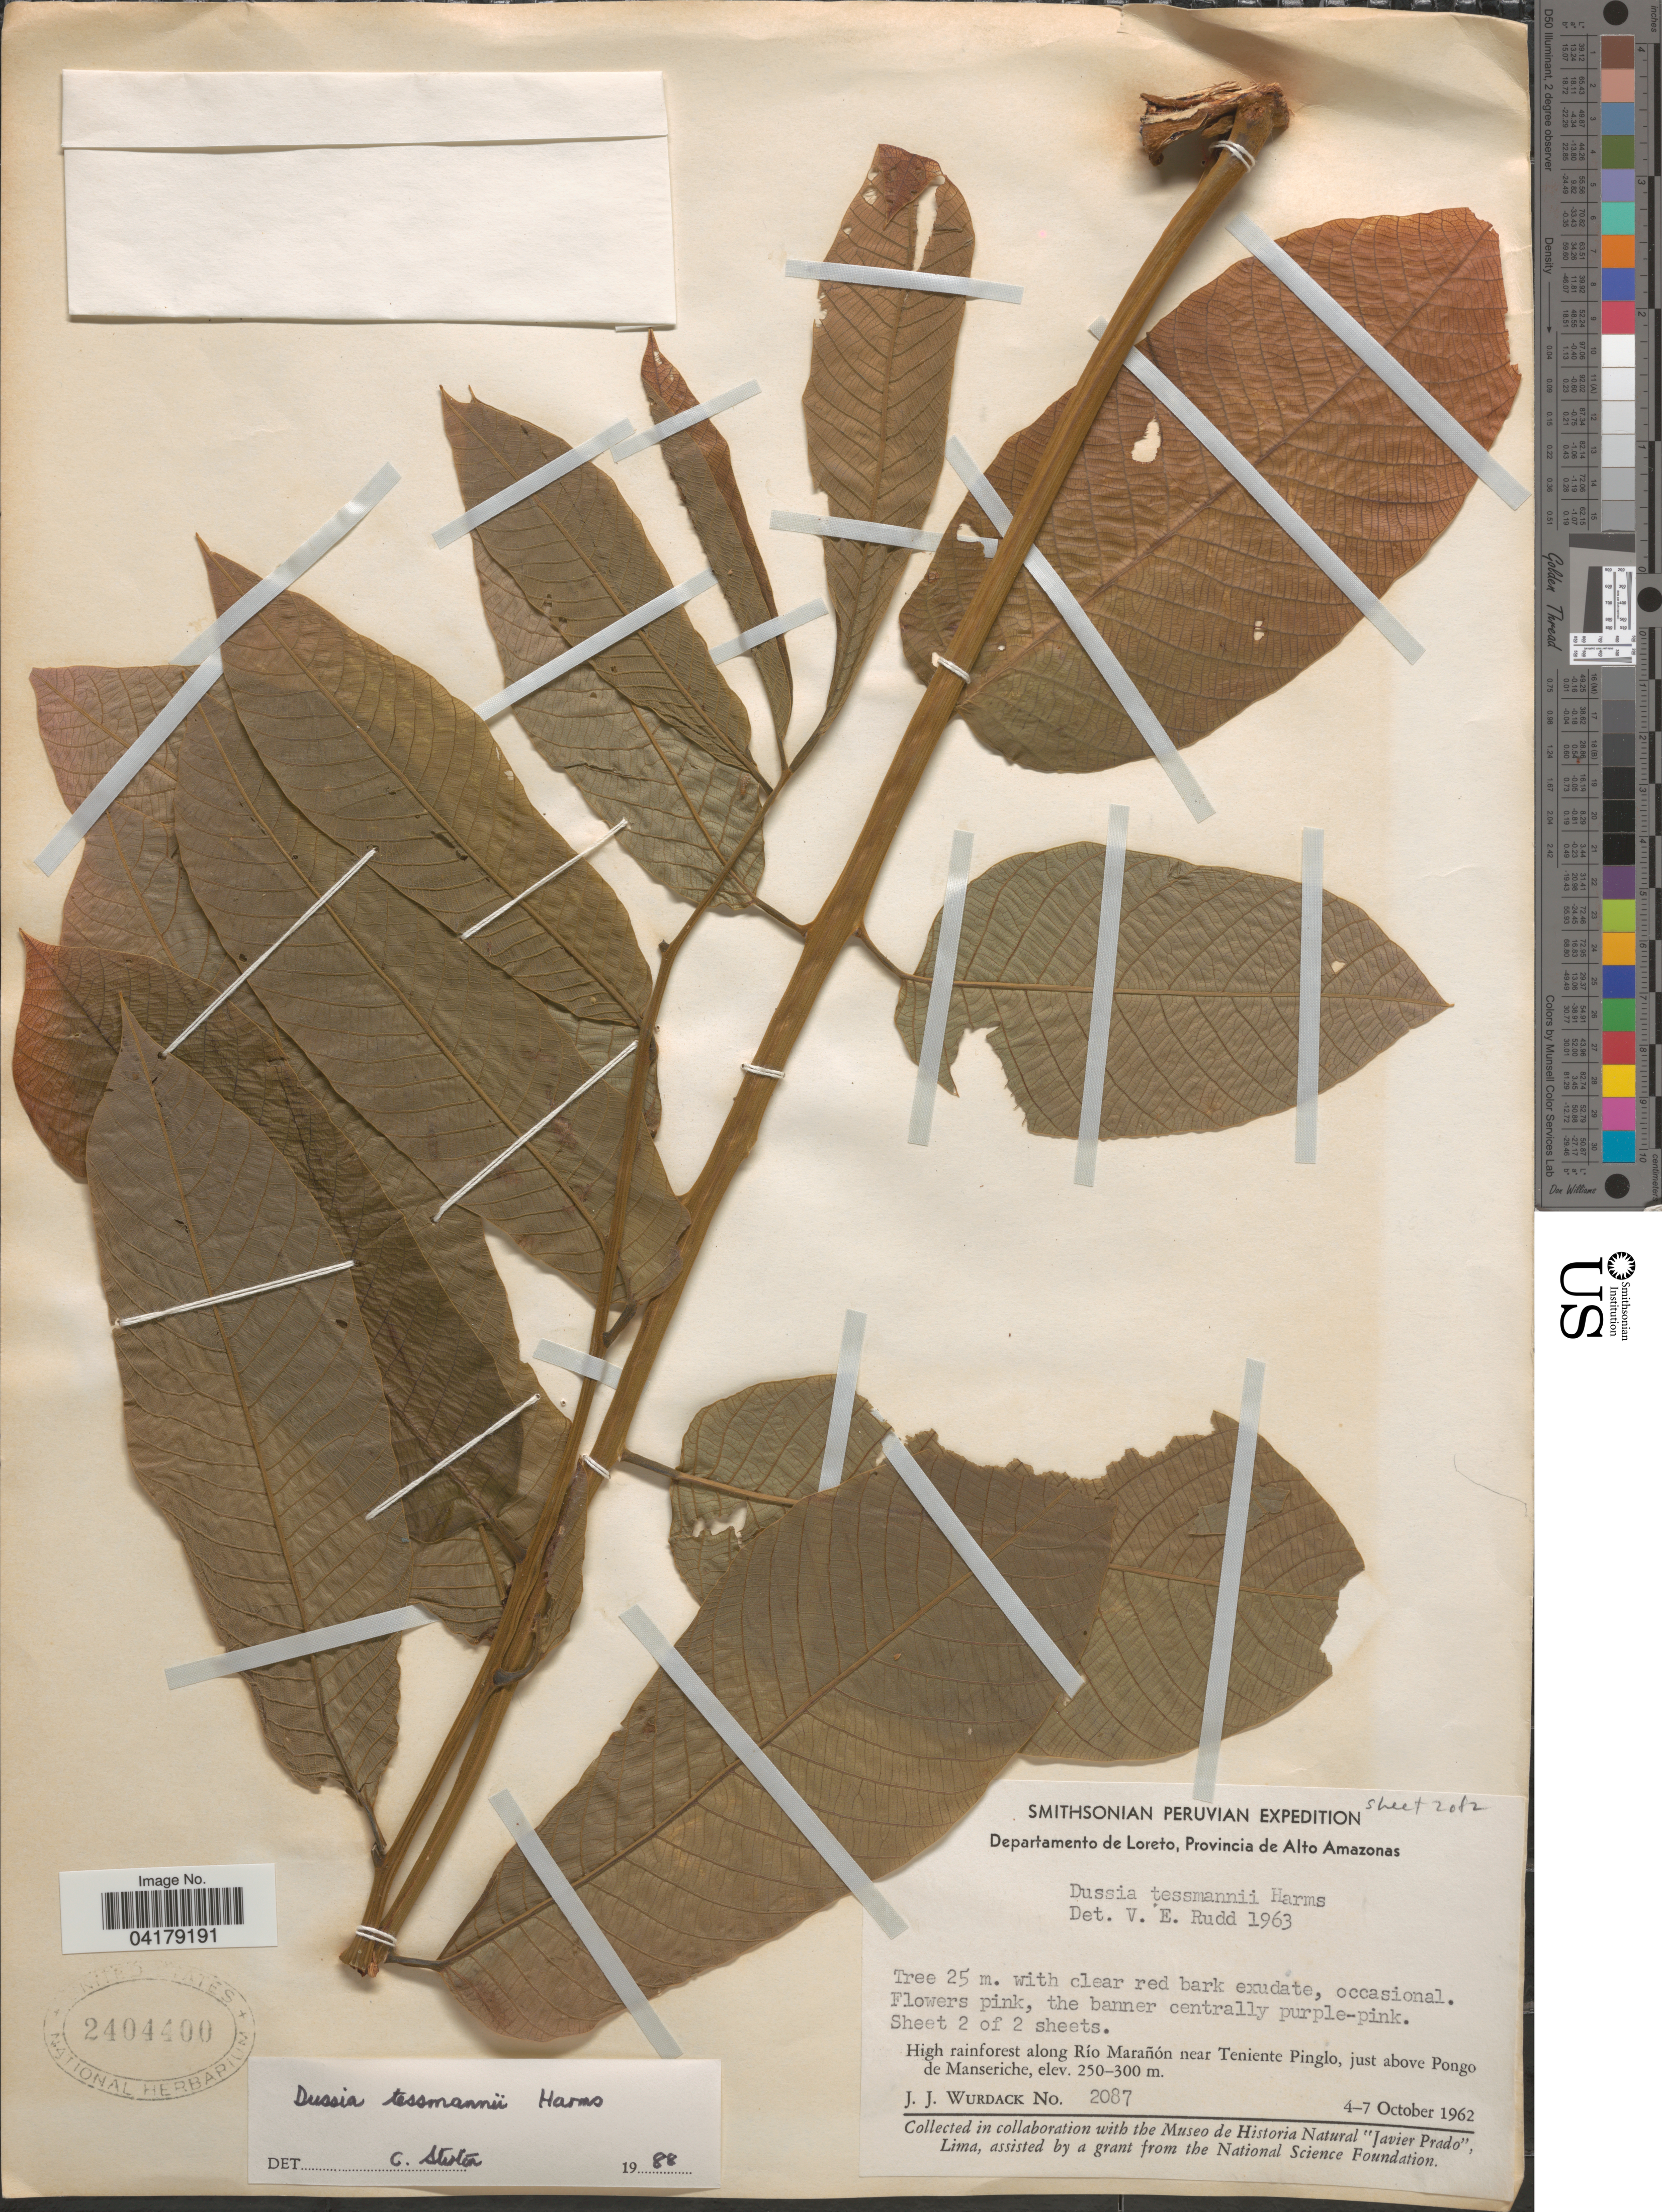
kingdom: Plantae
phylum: Tracheophyta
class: Magnoliopsida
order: Fabales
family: Fabaceae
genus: Dussia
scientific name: Dussia tessmannii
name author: Harms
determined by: Stirton, Charles H.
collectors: J. J. Wurdack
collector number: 2087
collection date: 1962-10-04/1962-10-07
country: Peru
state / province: Loreto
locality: Smithsonian Peruvian Expedition. Departamento de Loreto, Provincia de Alto Amazonas. High rainforest along Río Marañón near Teniente Pinglo, just above Pongo de Manseriche.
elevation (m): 250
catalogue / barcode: US 2404400